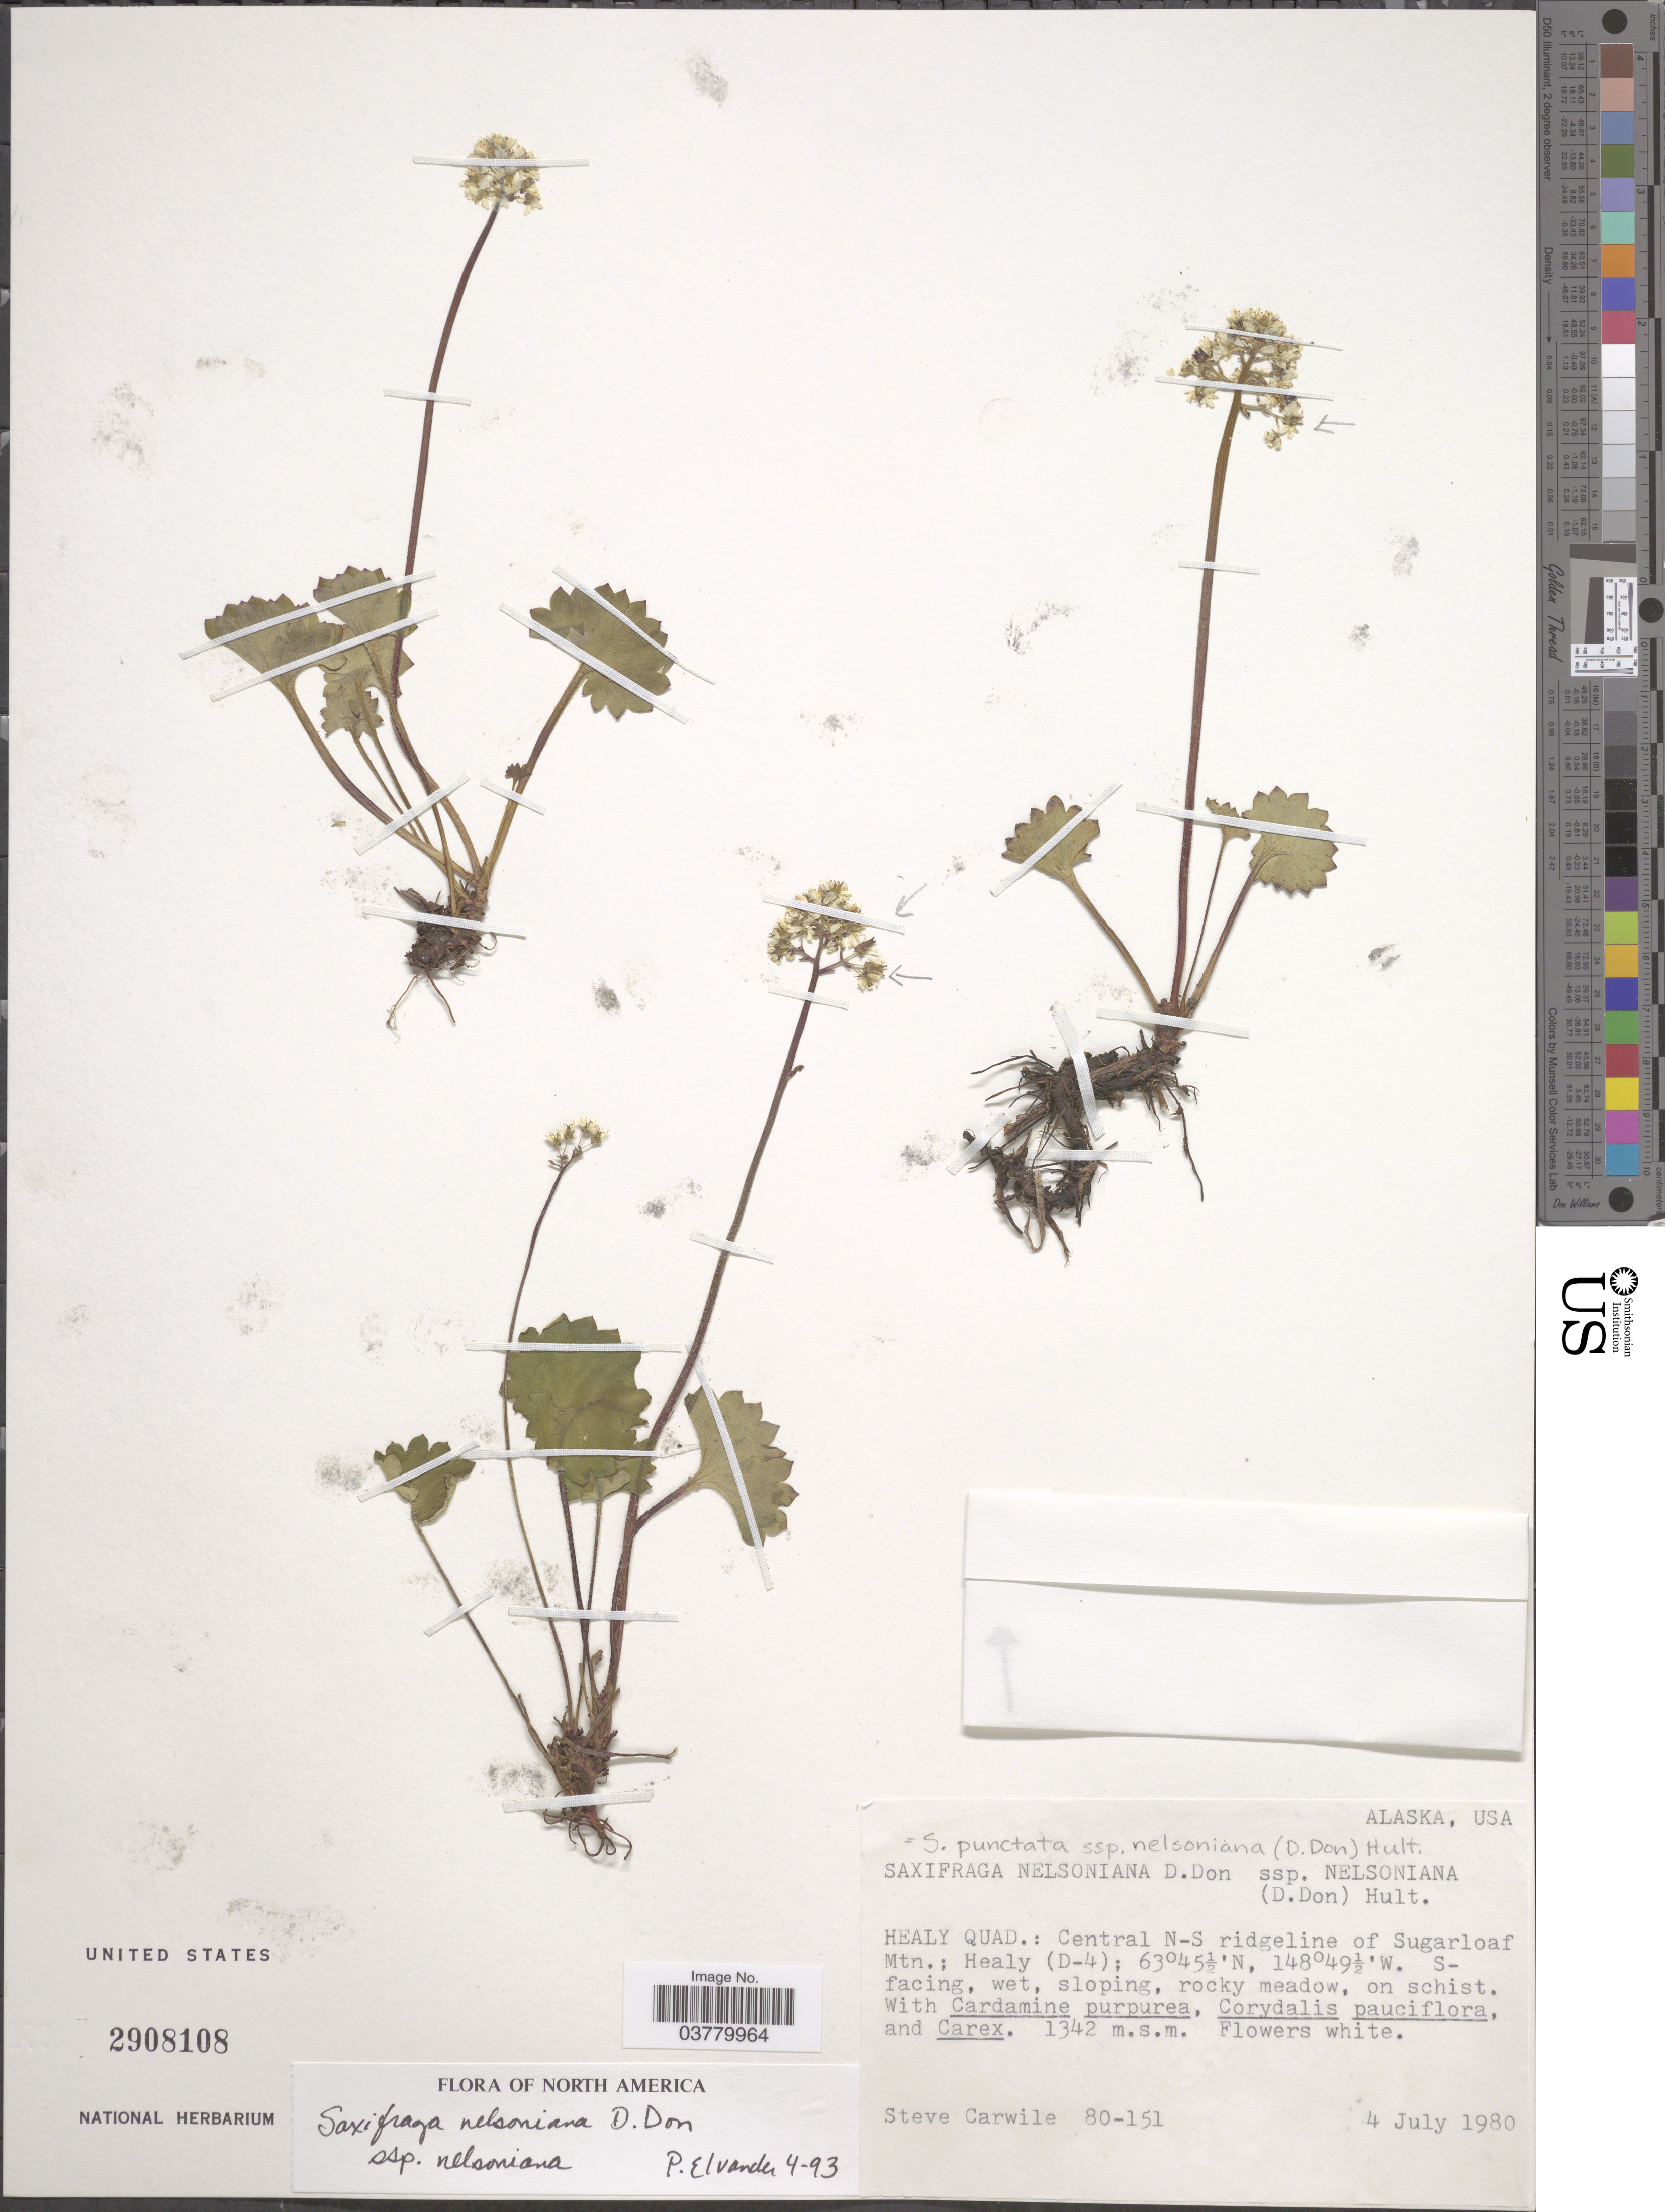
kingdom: Plantae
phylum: Tracheophyta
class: Magnoliopsida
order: Saxifragales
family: Saxifragaceae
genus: Micranthes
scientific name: Micranthes nelsoniana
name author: (D. Don) Small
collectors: S. Carwile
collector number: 80-151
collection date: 1980-07-04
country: United States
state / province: Alaska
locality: Healy Quad.: Central N-S ridgeline of Sugarloaf Mtn.; Healy (D-4).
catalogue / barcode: US 2908108